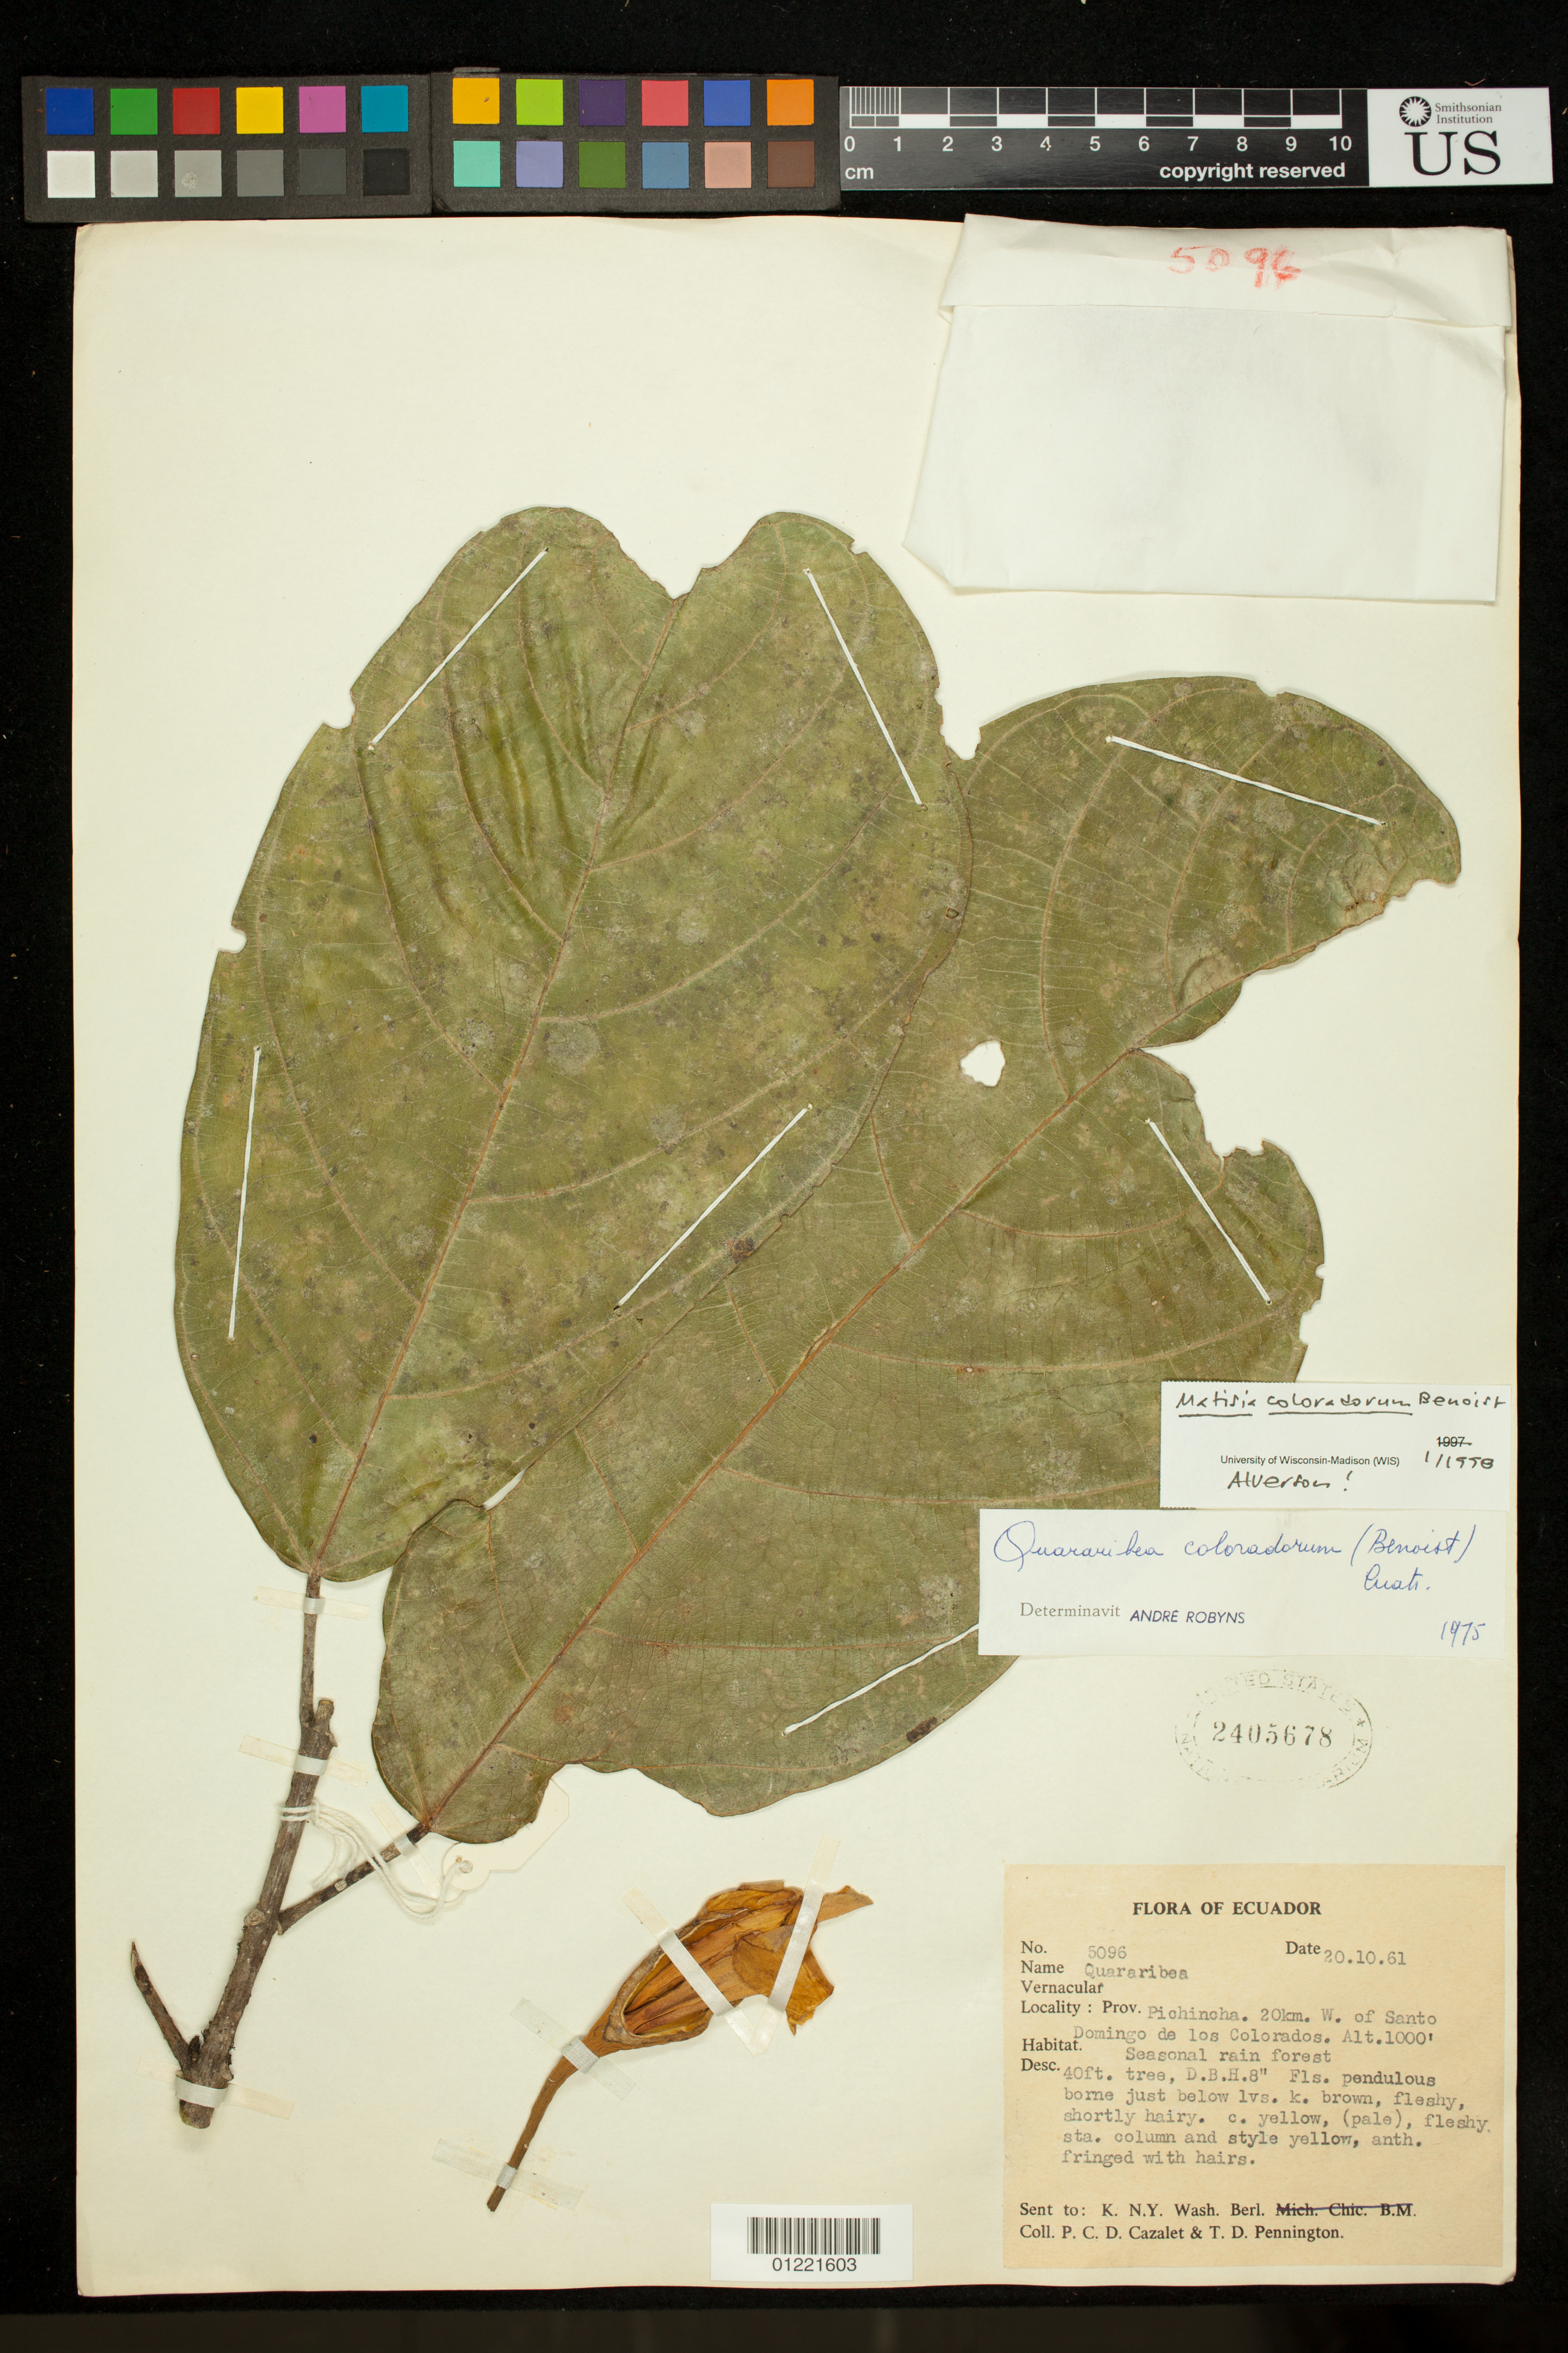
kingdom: Plantae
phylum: Tracheophyta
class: Magnoliopsida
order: Malvales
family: Malvaceae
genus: Matisia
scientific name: Matisia coloradorum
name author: Benoist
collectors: P. Cazalet & T. D. Pennington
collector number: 5096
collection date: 1961-10-20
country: Ecuador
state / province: Tsáchilas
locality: Pichincha. 20km. W. of Santo Domingo de los Colorados.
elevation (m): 305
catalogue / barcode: US 2405678